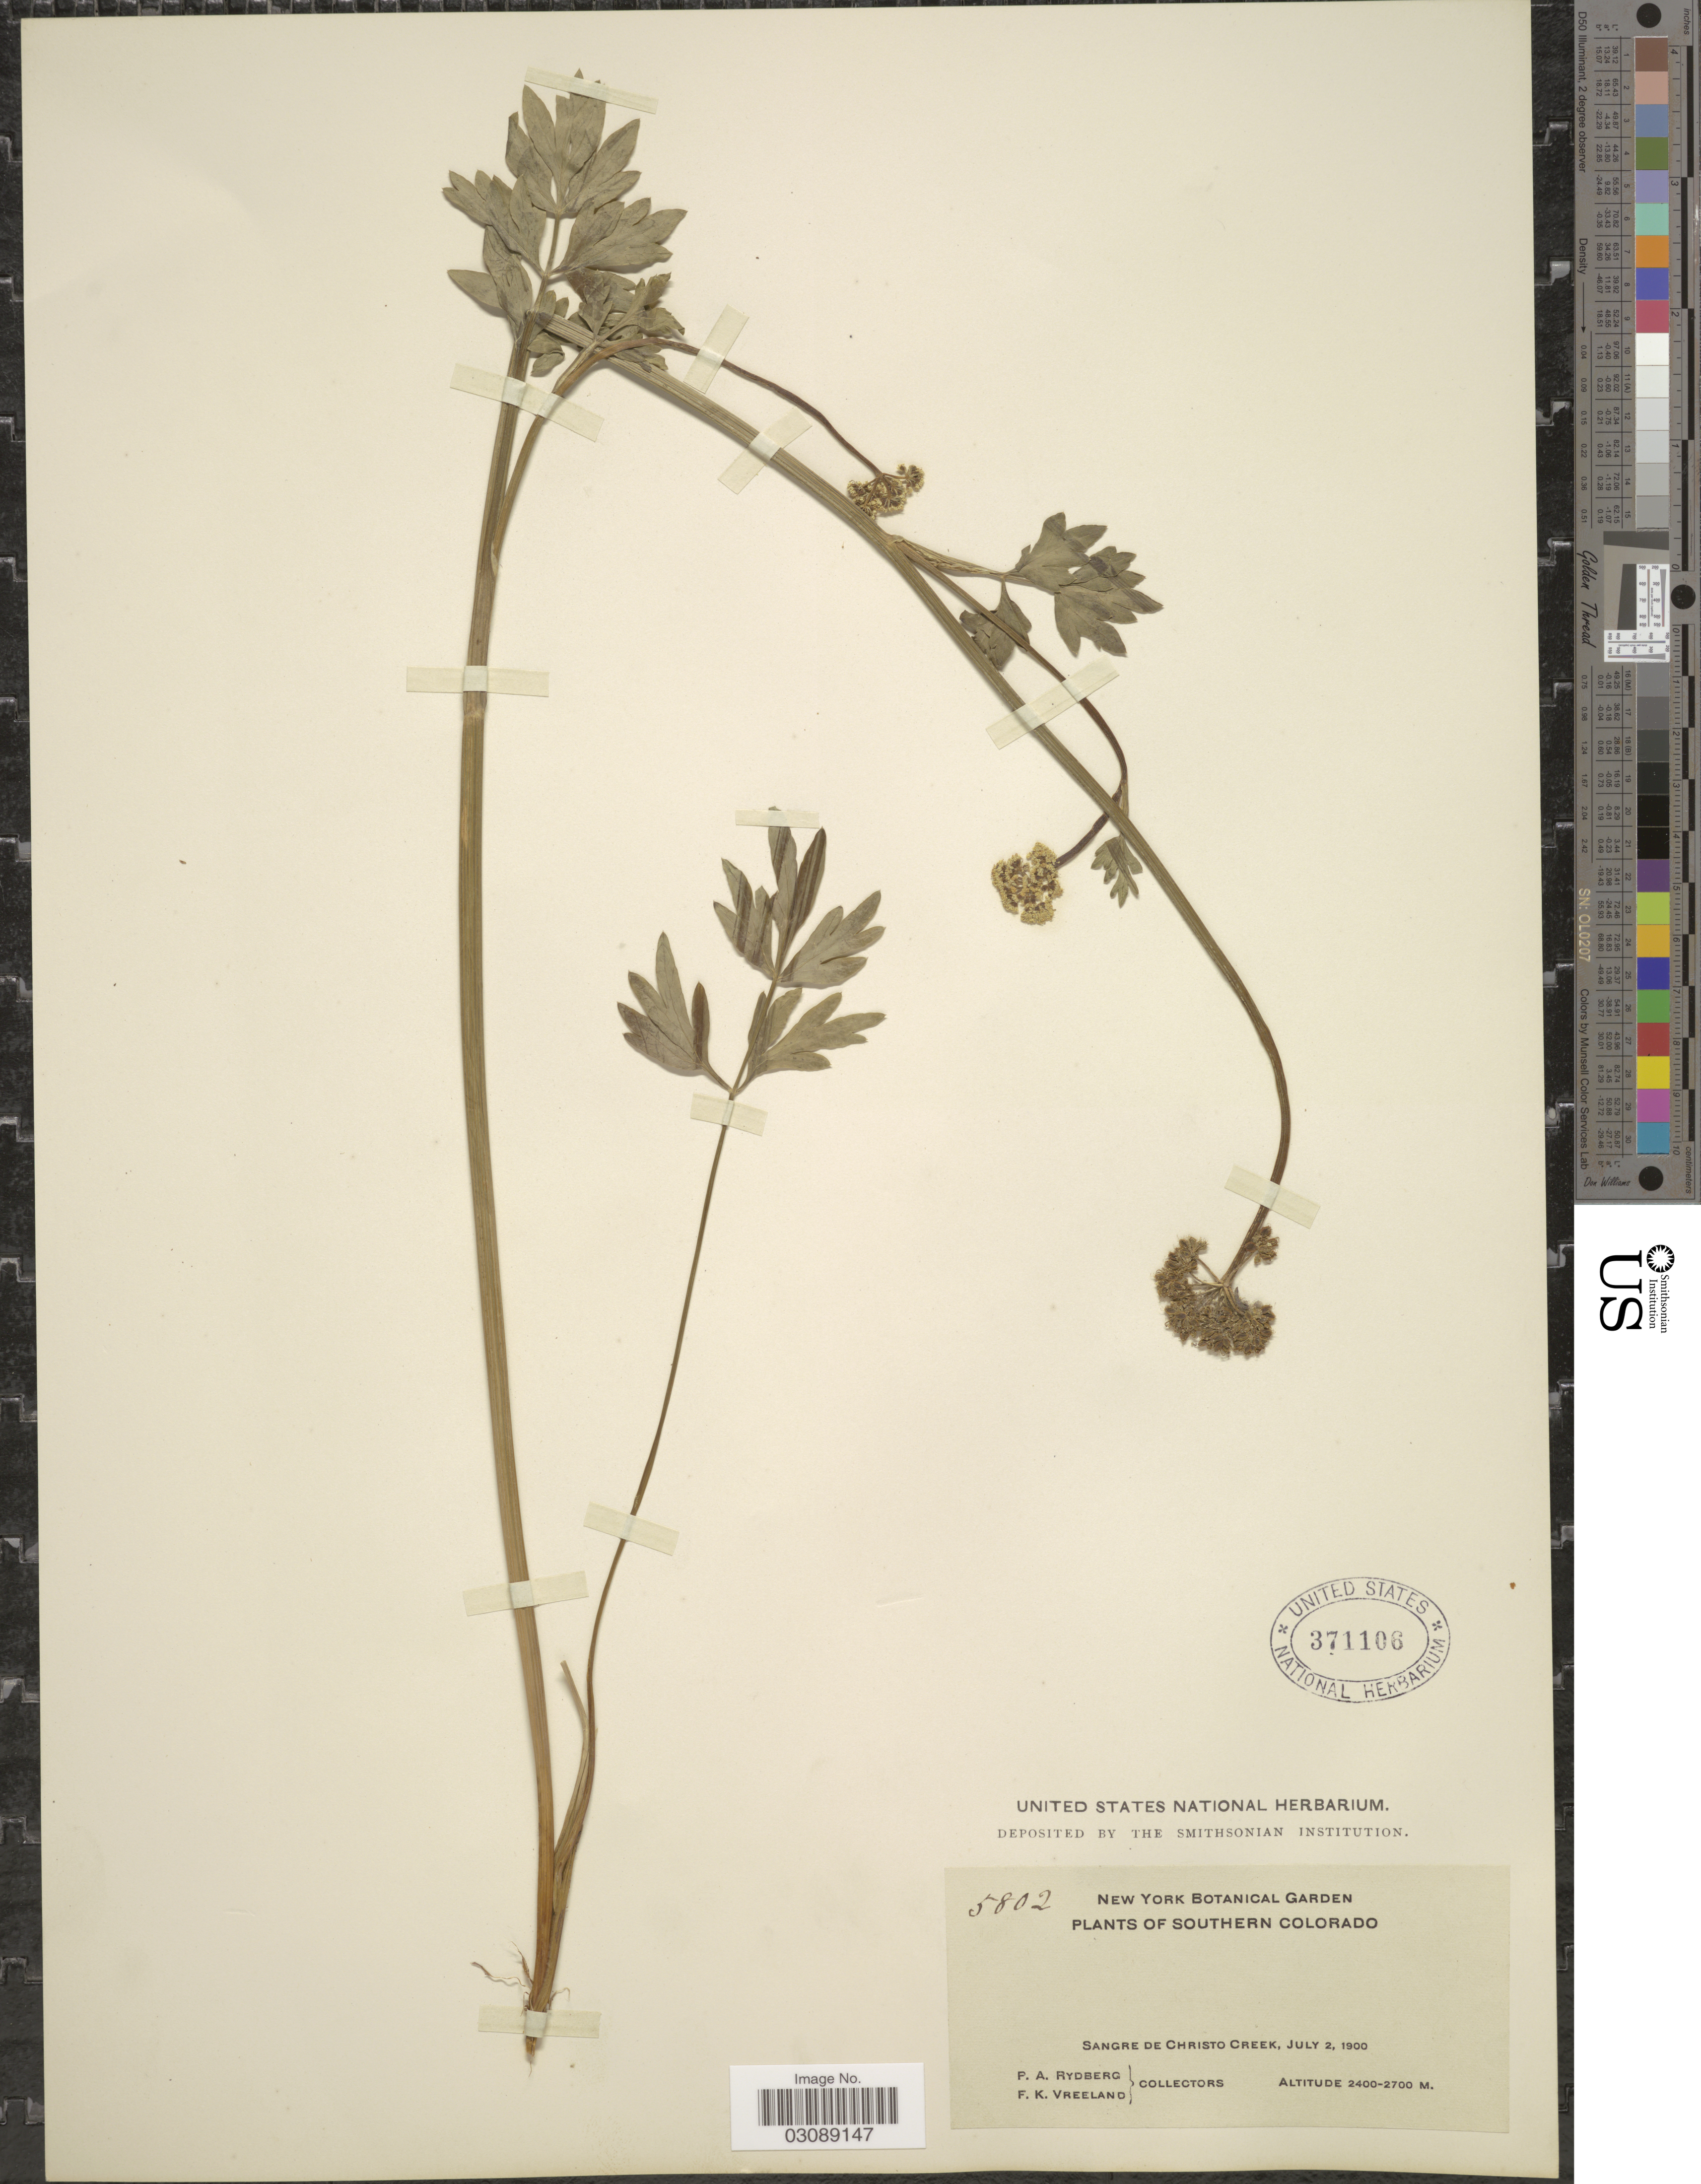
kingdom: Plantae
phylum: Tracheophyta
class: Magnoliopsida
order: Apiales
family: Apiaceae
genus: Ligusticum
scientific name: Ligusticum sp.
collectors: P. A. Rydberg & F. Vreeland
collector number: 5802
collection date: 1900-07-02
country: United States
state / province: Colorado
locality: Southern Colorado, Sangre de Christo Creek.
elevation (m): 2400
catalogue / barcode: US 371106